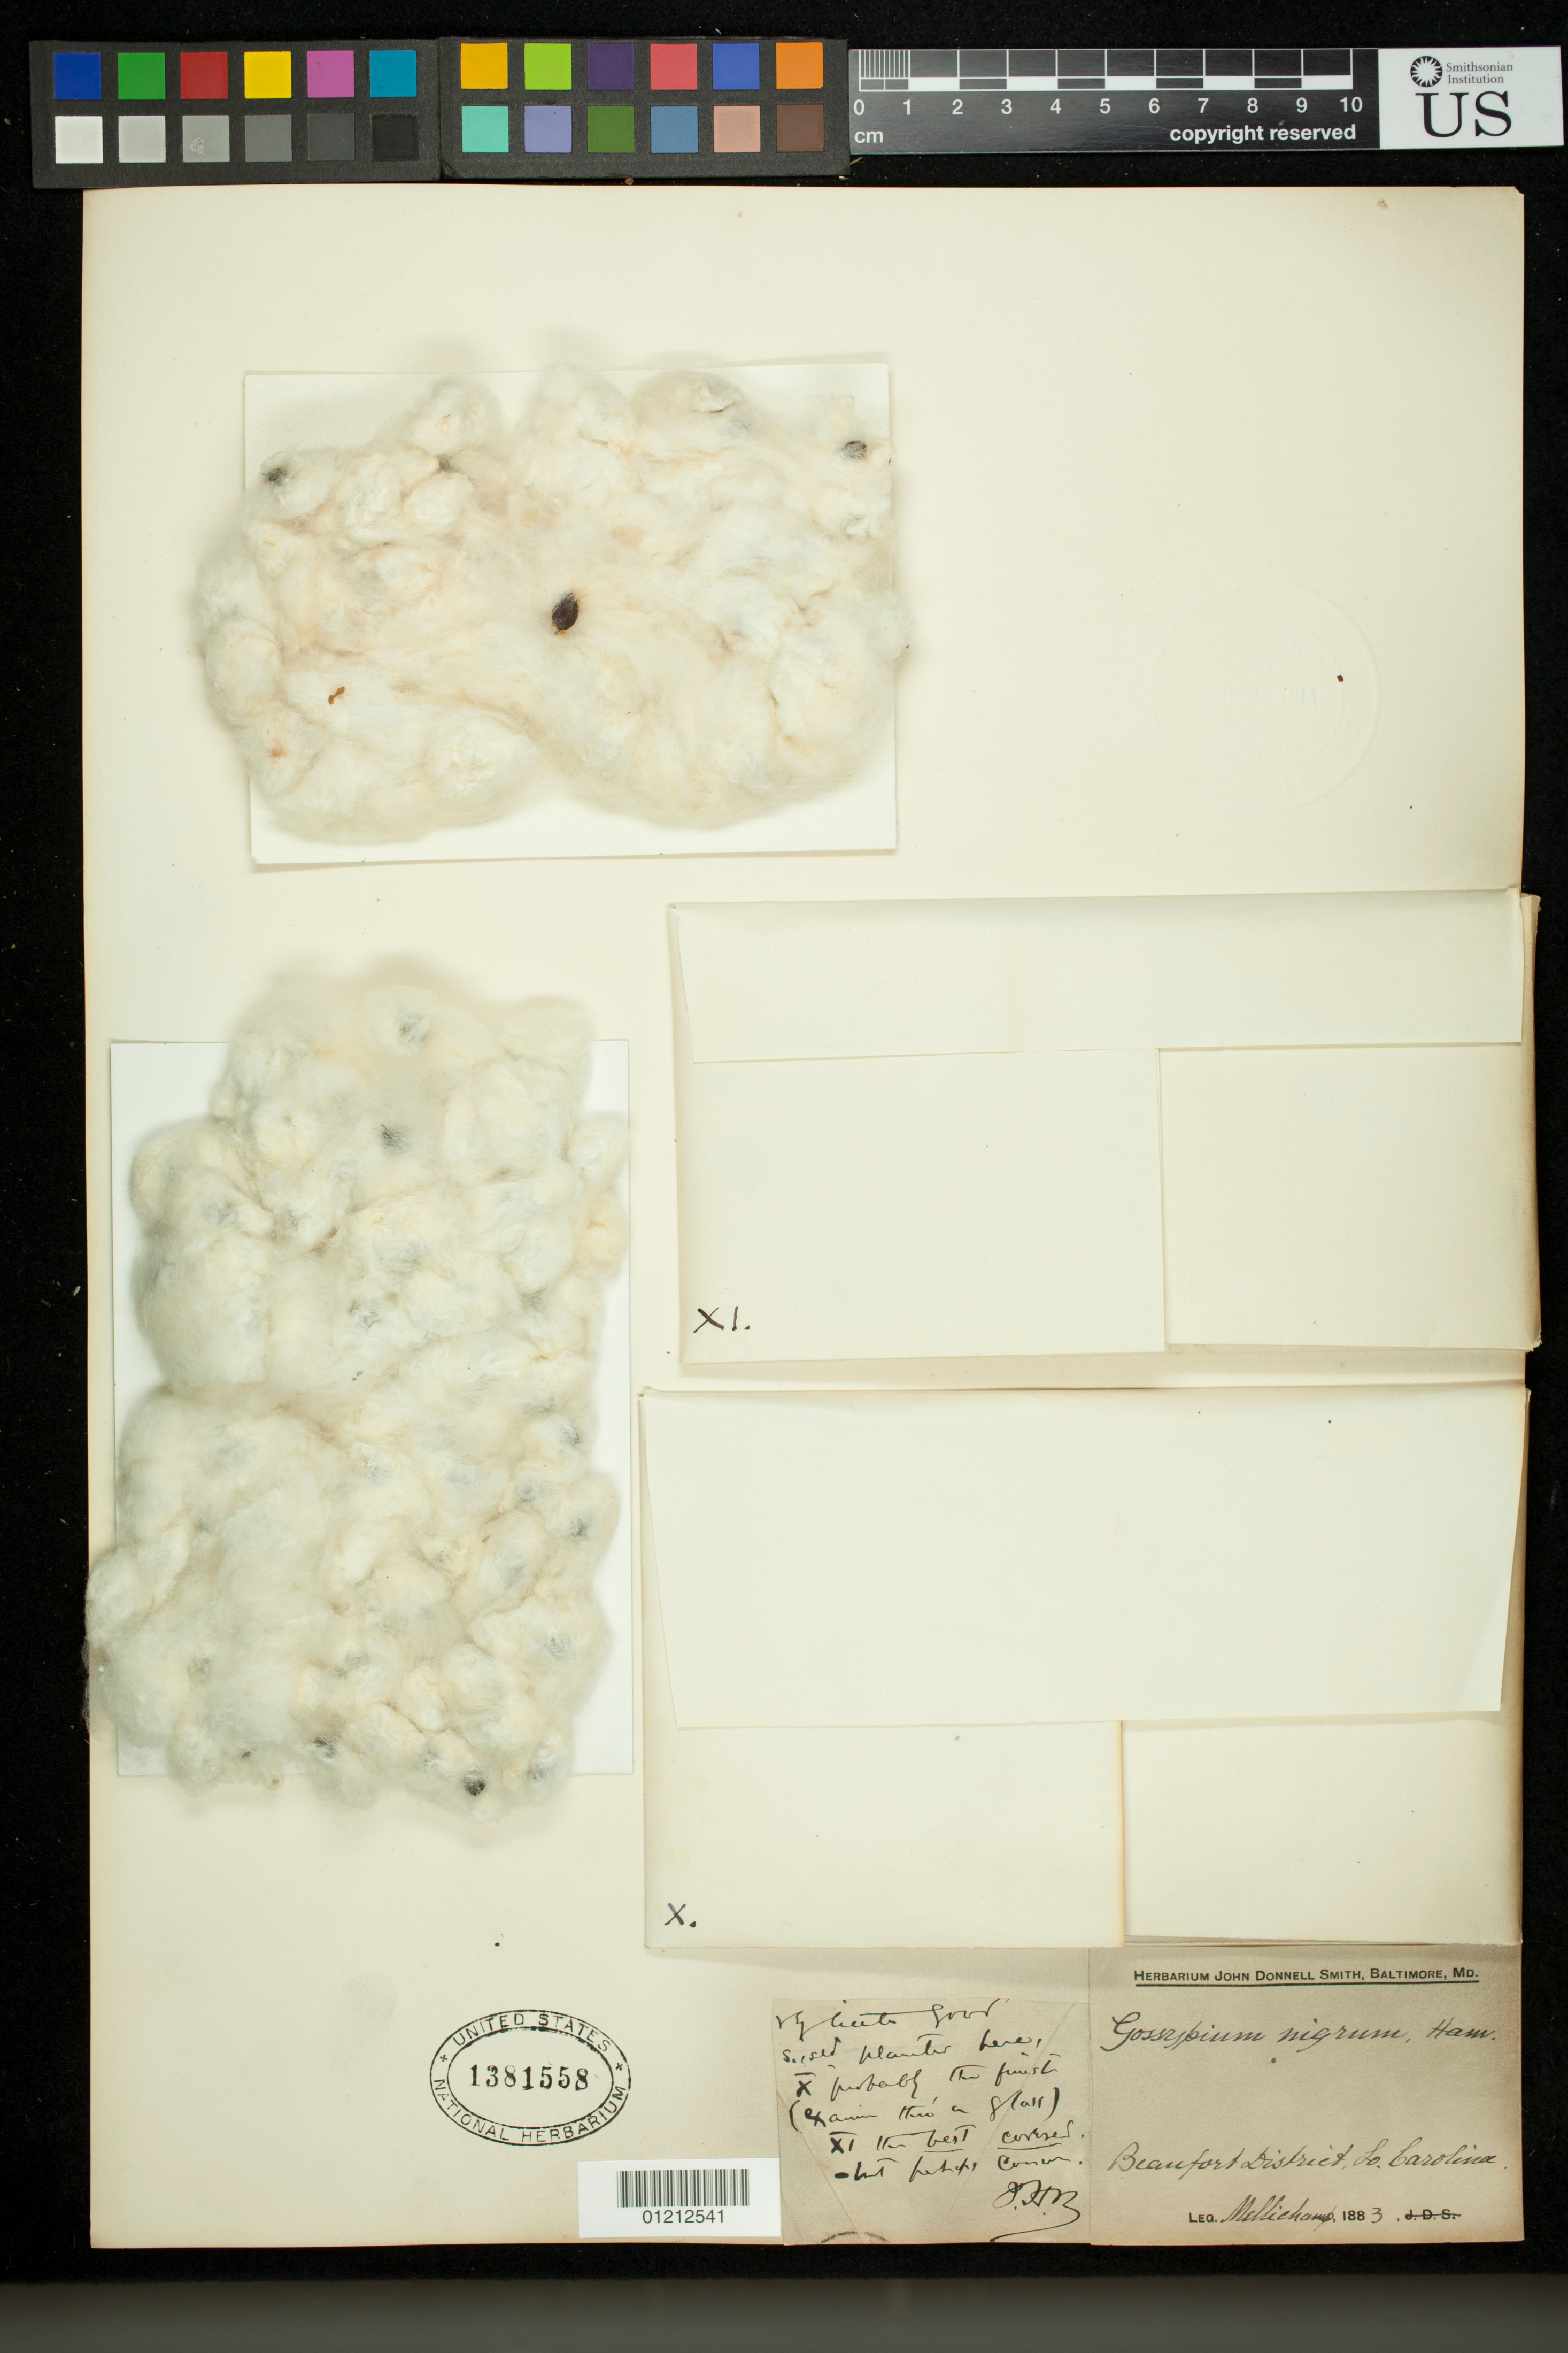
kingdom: Plantae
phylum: Tracheophyta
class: Magnoliopsida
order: Malvales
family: Malvaceae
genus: Gossypium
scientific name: Gossypium barbadense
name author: L.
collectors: J. H. Mellichamp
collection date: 1883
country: United States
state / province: South Carolina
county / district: Beaufort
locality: Beaufort District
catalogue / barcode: US 1381558